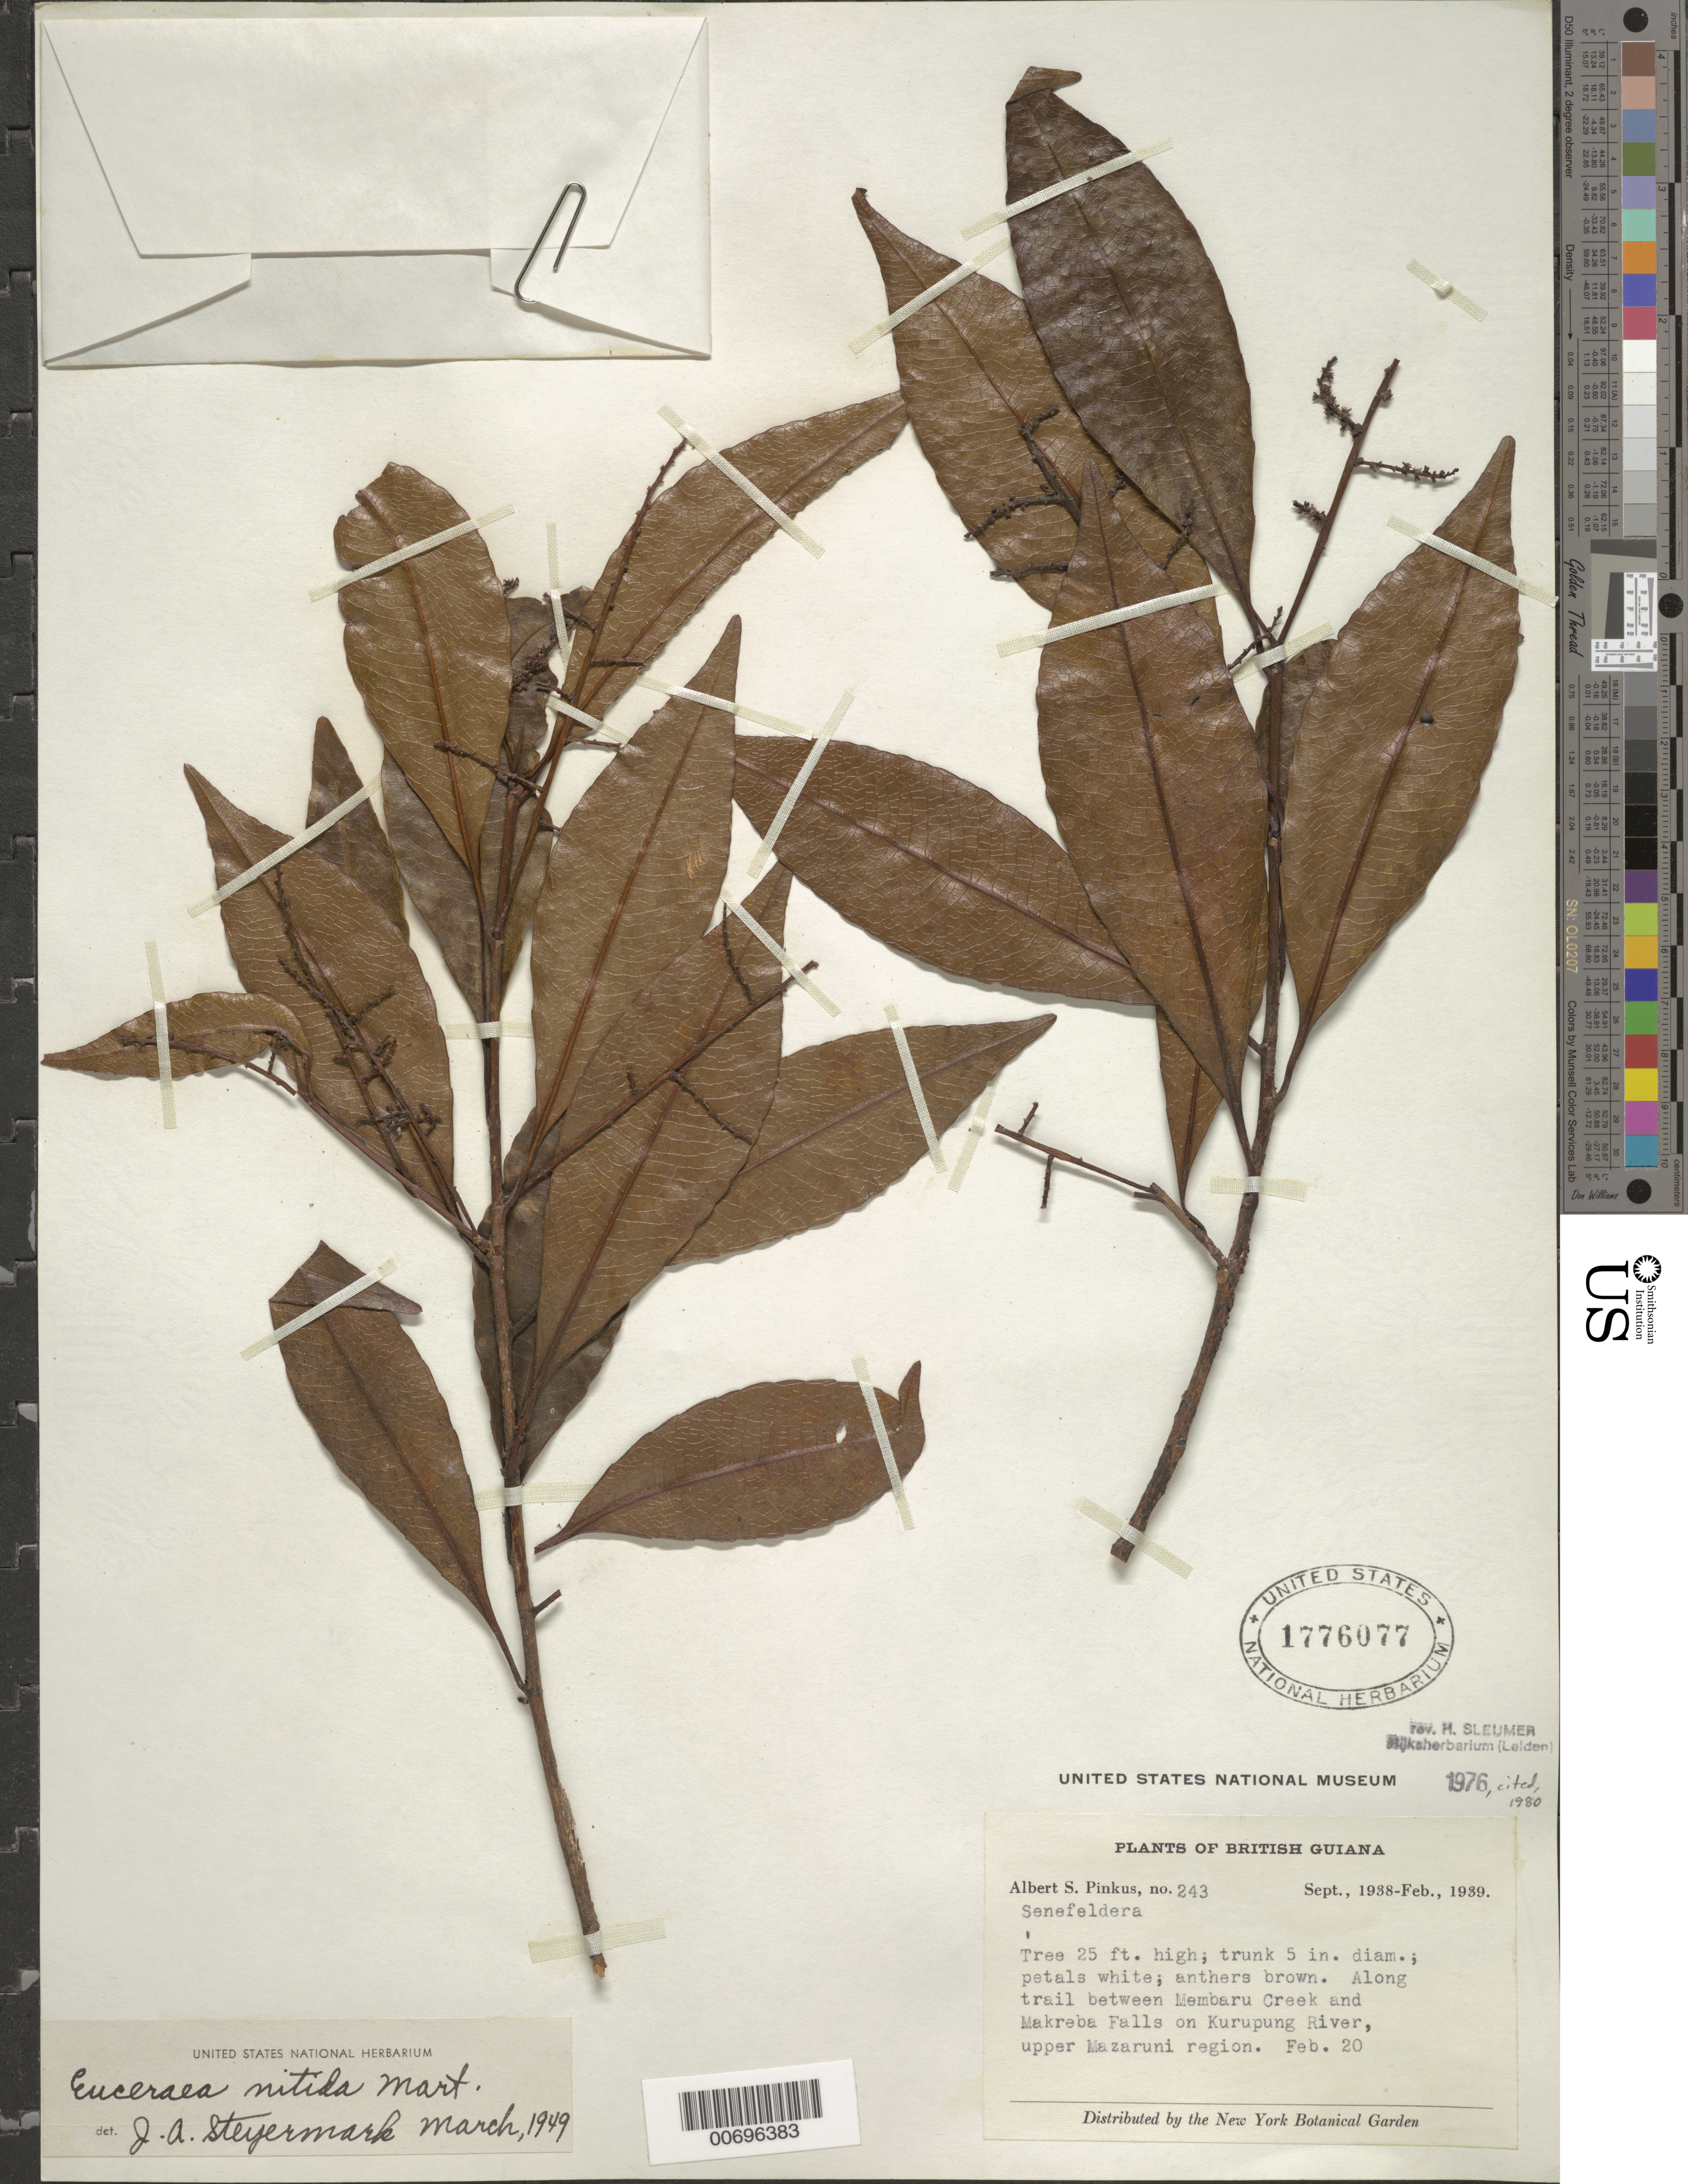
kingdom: Plantae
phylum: Tracheophyta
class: Magnoliopsida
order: Malpighiales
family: Salicaceae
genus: Casearia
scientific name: Casearia euceraea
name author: Mestier et al.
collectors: A. Pinkus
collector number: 243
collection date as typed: Sep-38 to Feb-39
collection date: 1938-09/1939-02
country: Guyana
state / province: Cuyuni-Mazaruni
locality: Kurupung R., along trail betw. Membaru Creek & Makreba Falls, upper Mazaruni region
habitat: Trail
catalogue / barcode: US 1776077